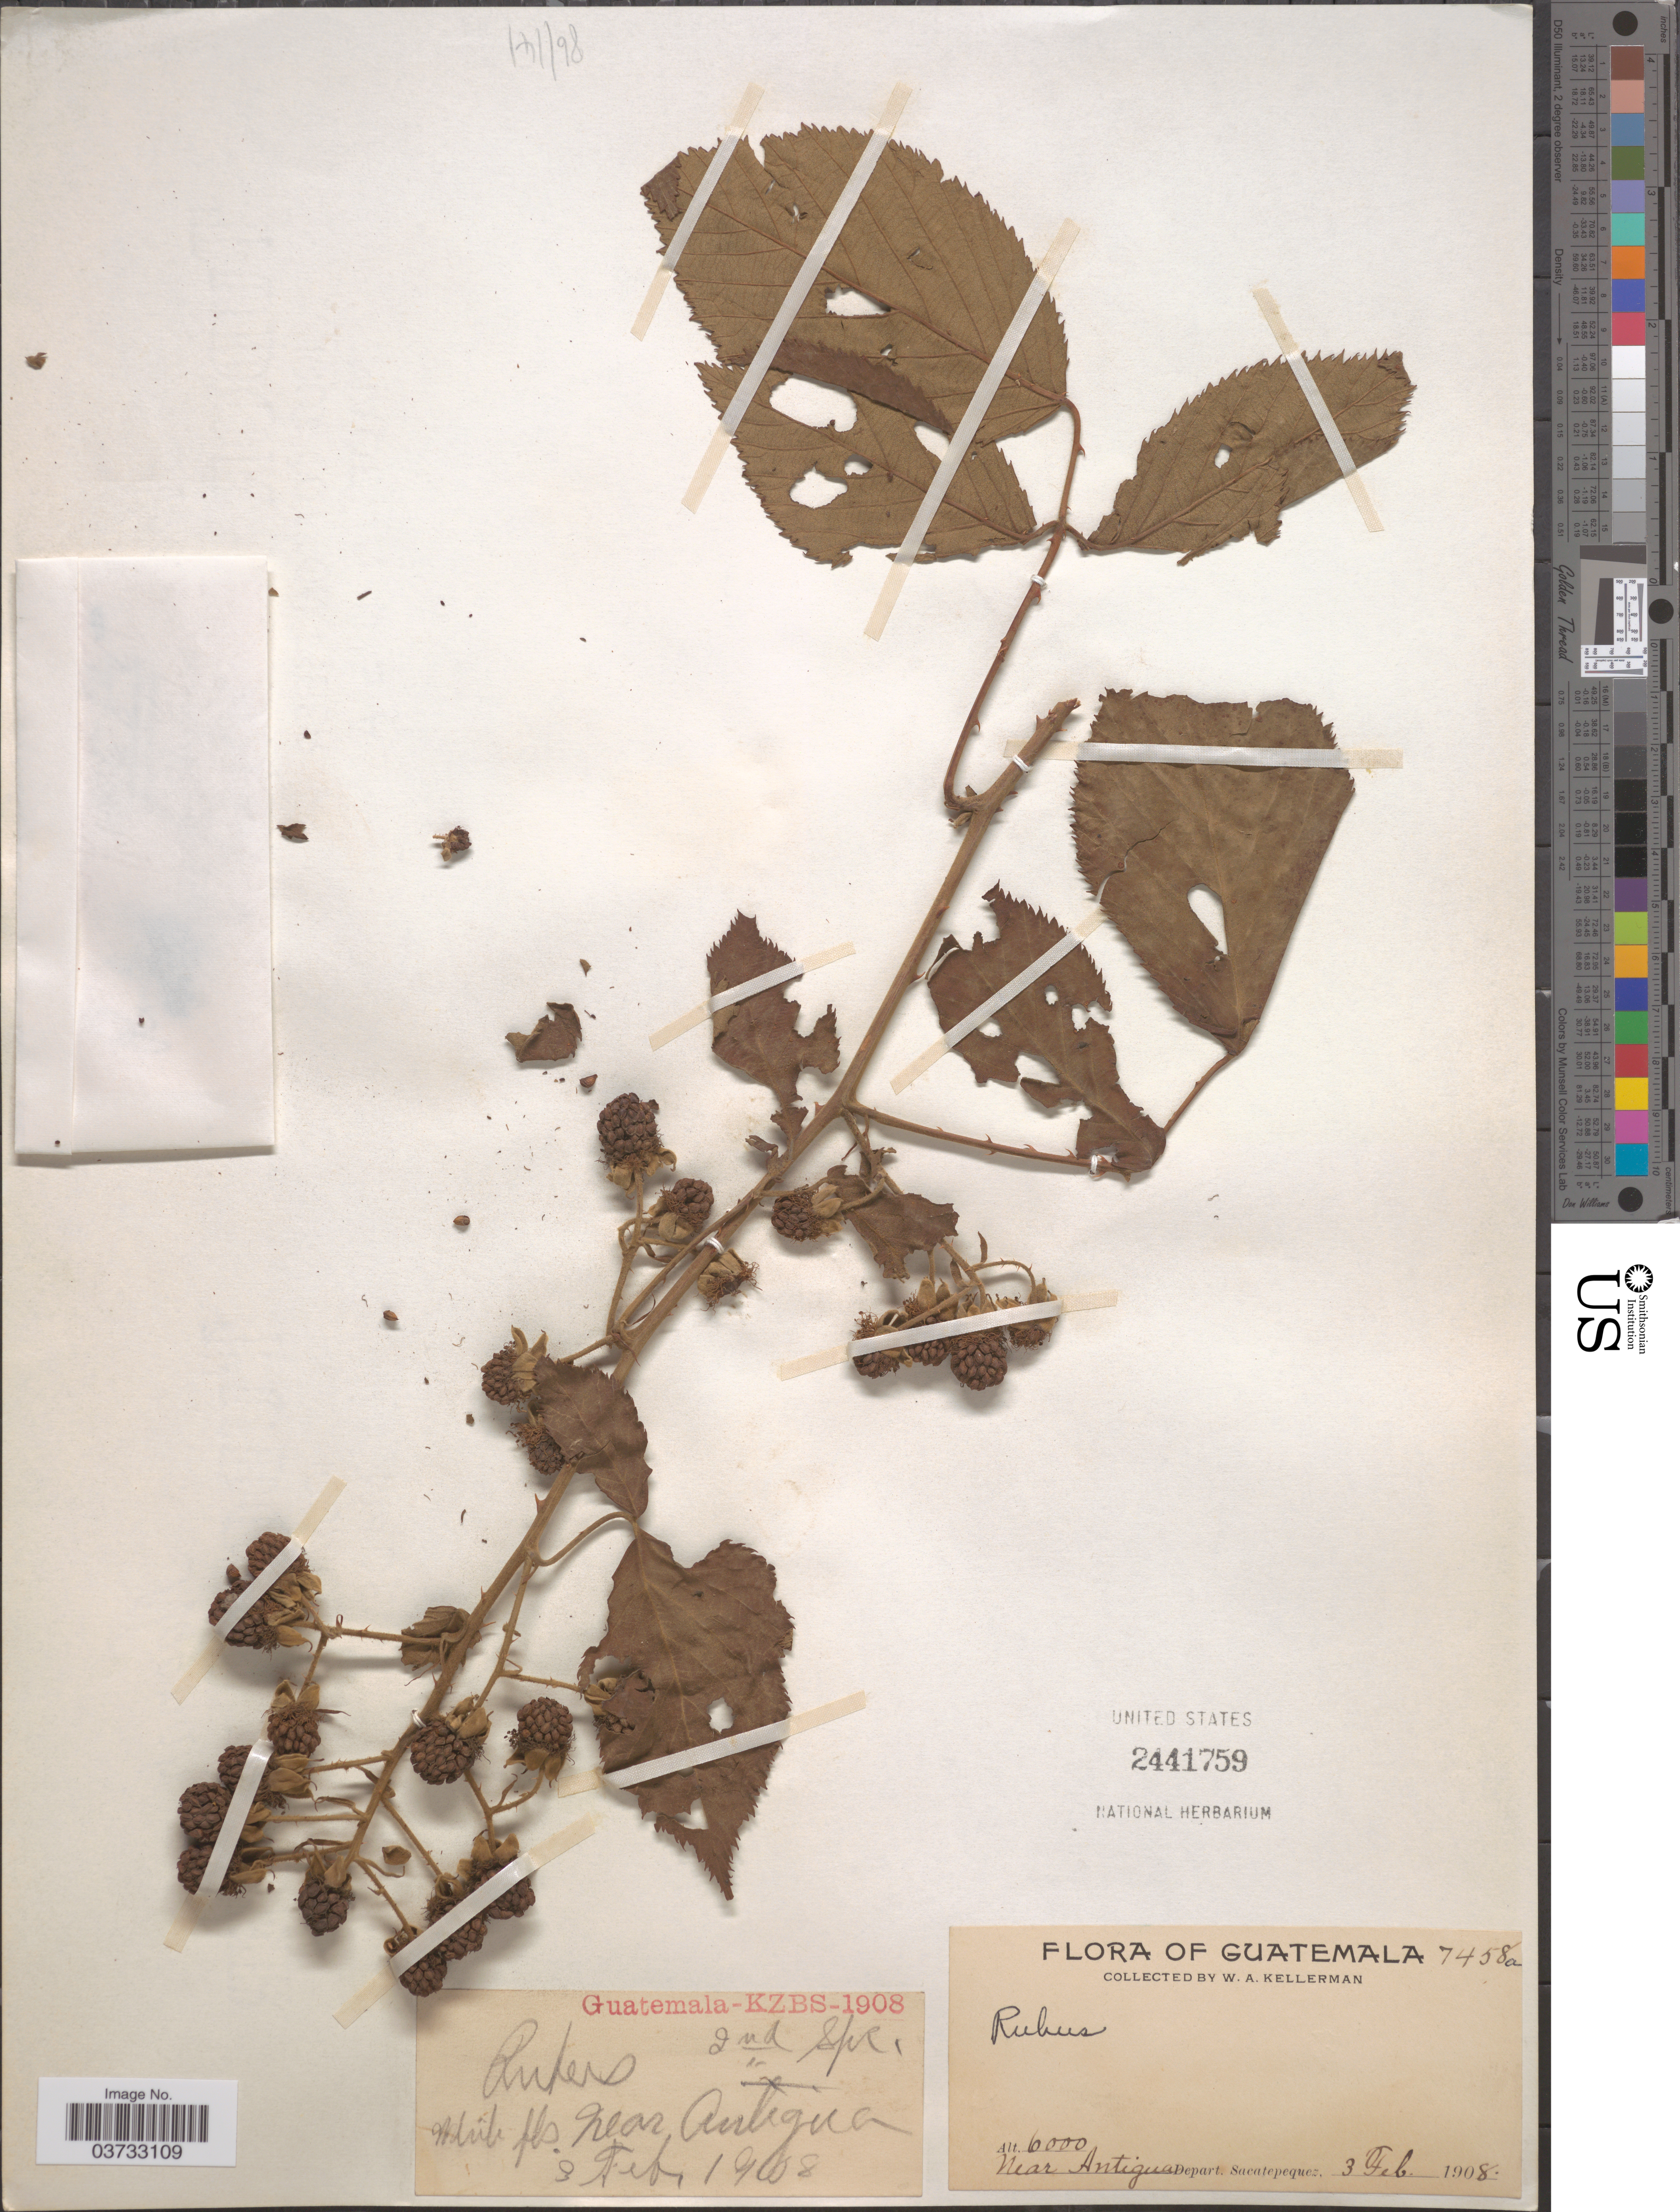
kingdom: Plantae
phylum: Tracheophyta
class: Magnoliopsida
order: Rosales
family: Rosaceae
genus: Rubus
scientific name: Rubus sp.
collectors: W. Kellerman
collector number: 7458a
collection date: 1908-02-03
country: Guatemala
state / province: Sacatepequez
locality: Near Antigua. Depart. Sacatepequez.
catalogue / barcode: US 2441759